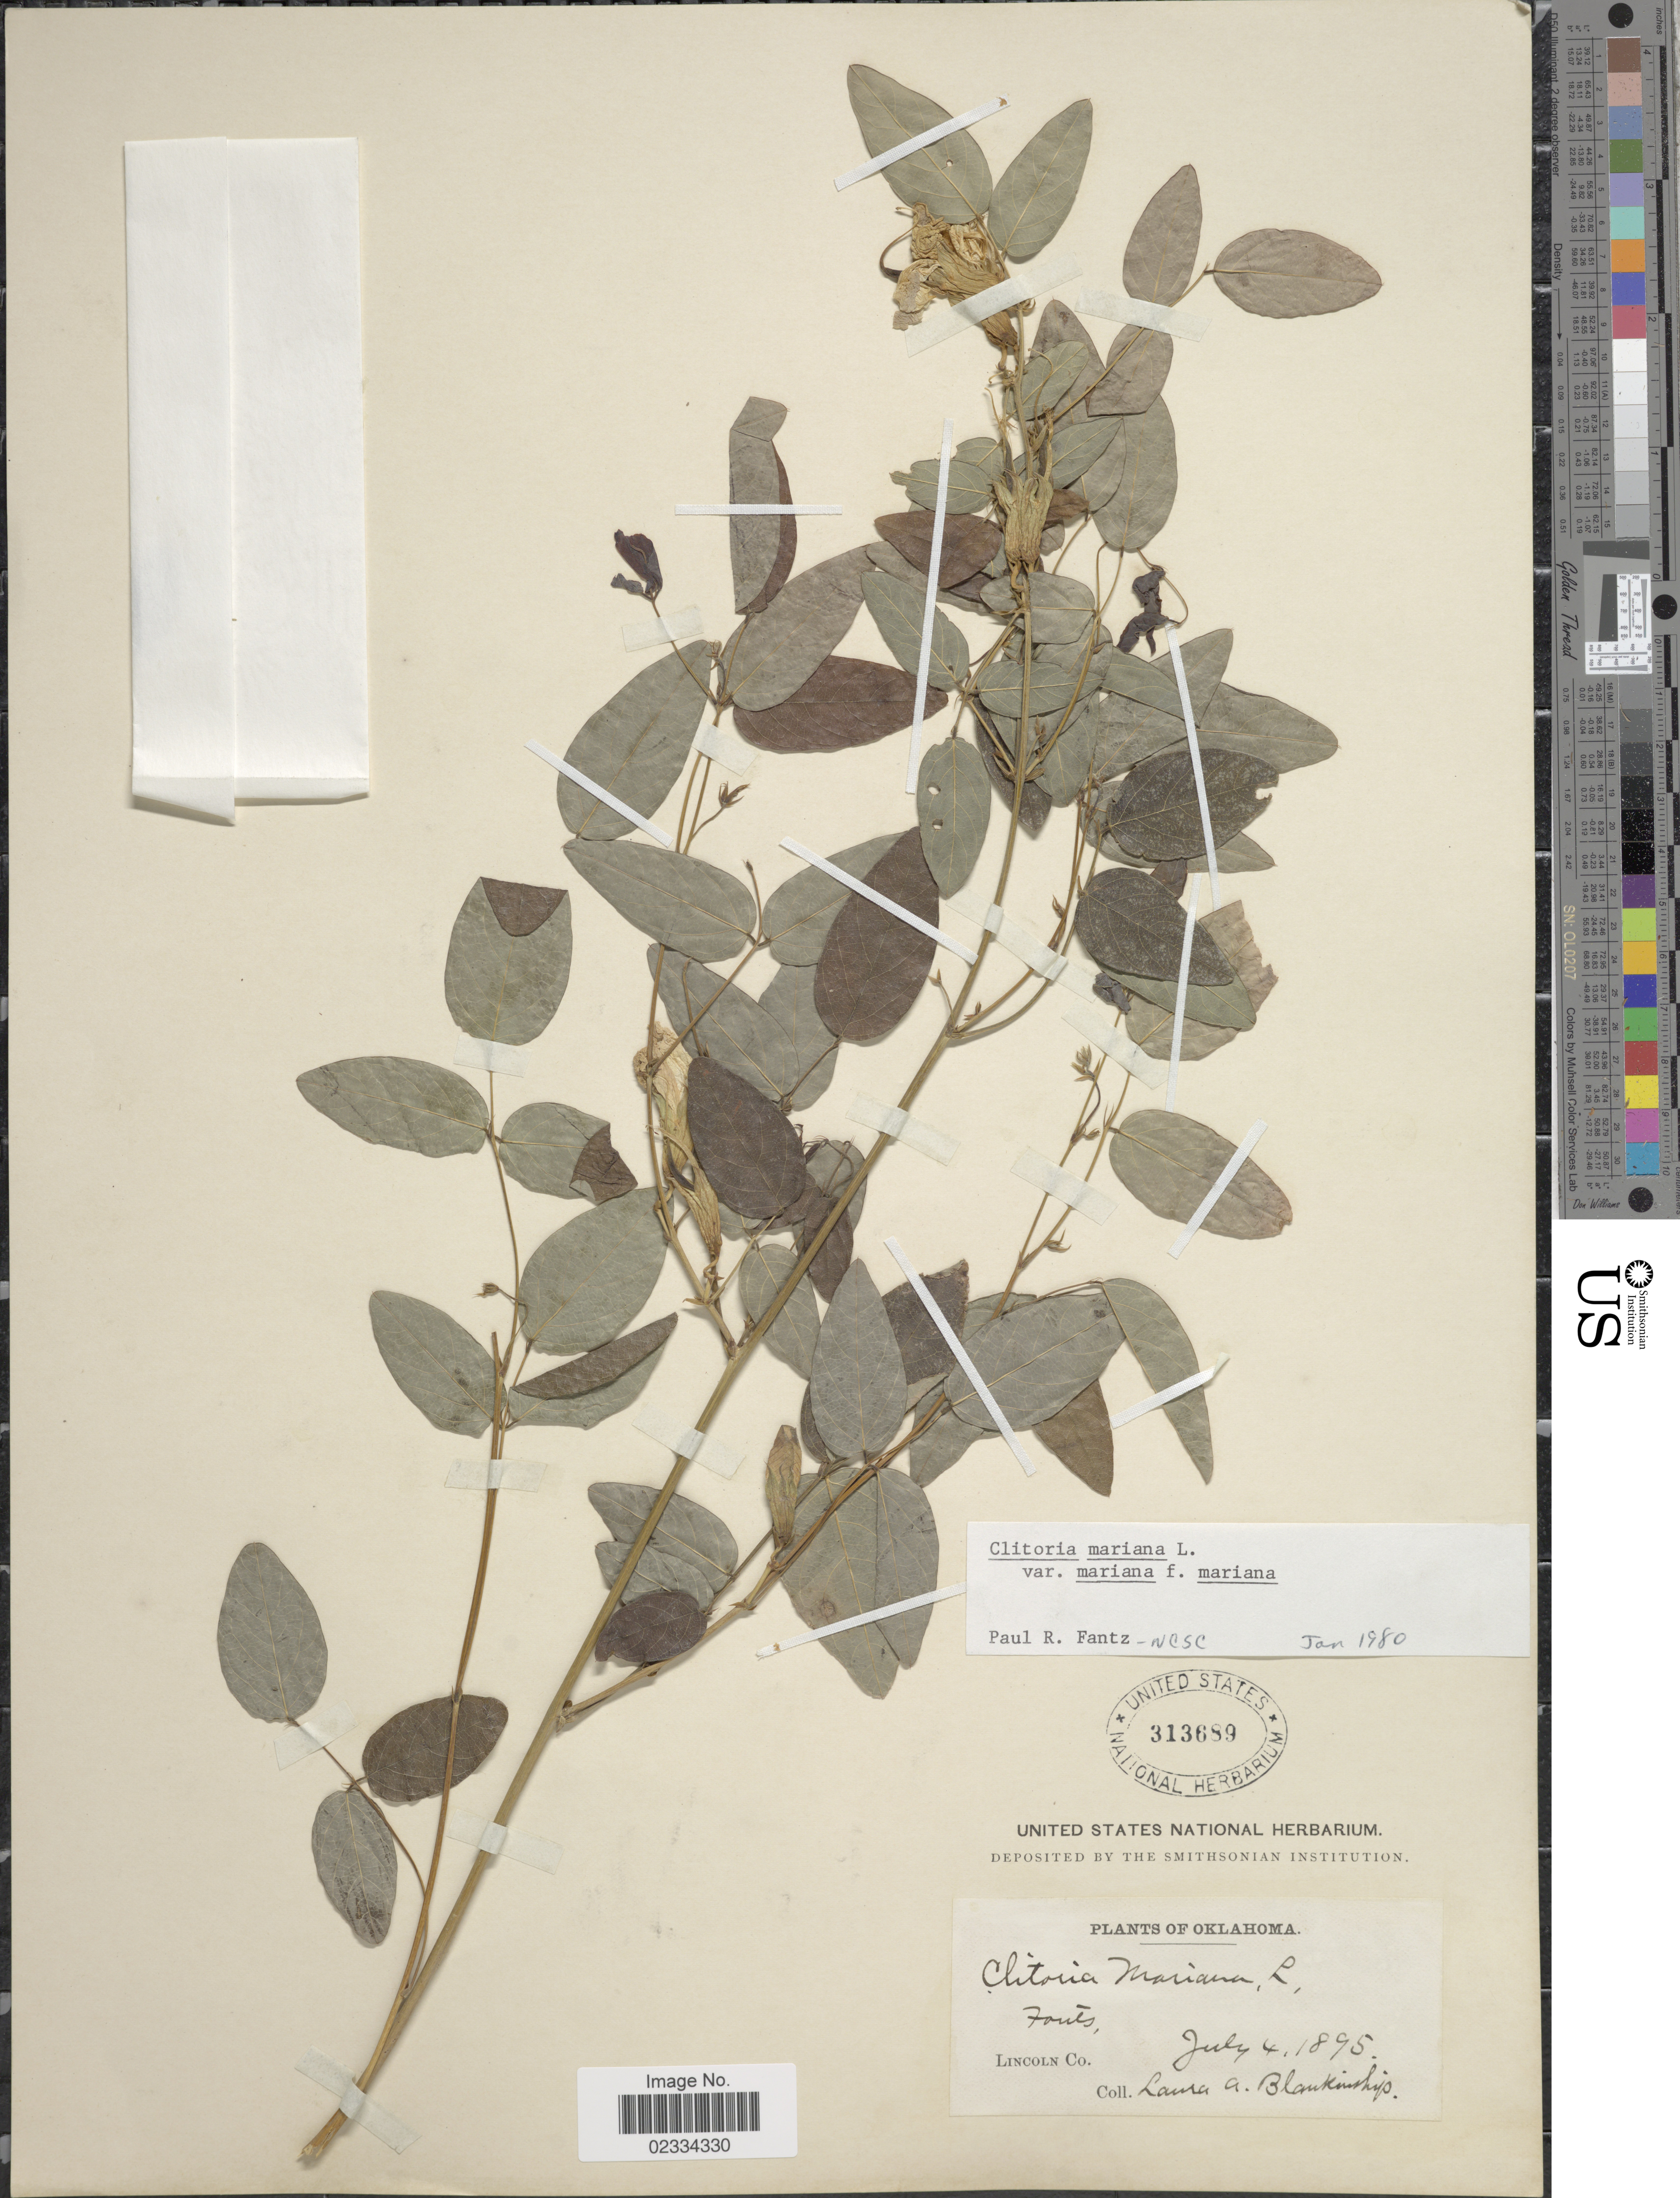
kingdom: Plantae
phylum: Tracheophyta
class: Magnoliopsida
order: Fabales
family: Fabaceae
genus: Clitoria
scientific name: Clitoria mariana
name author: L.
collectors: L. A. Blankinship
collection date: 1895-07-04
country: United States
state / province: Oklahoma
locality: Fouts, Lincoln Co.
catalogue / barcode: US 313689